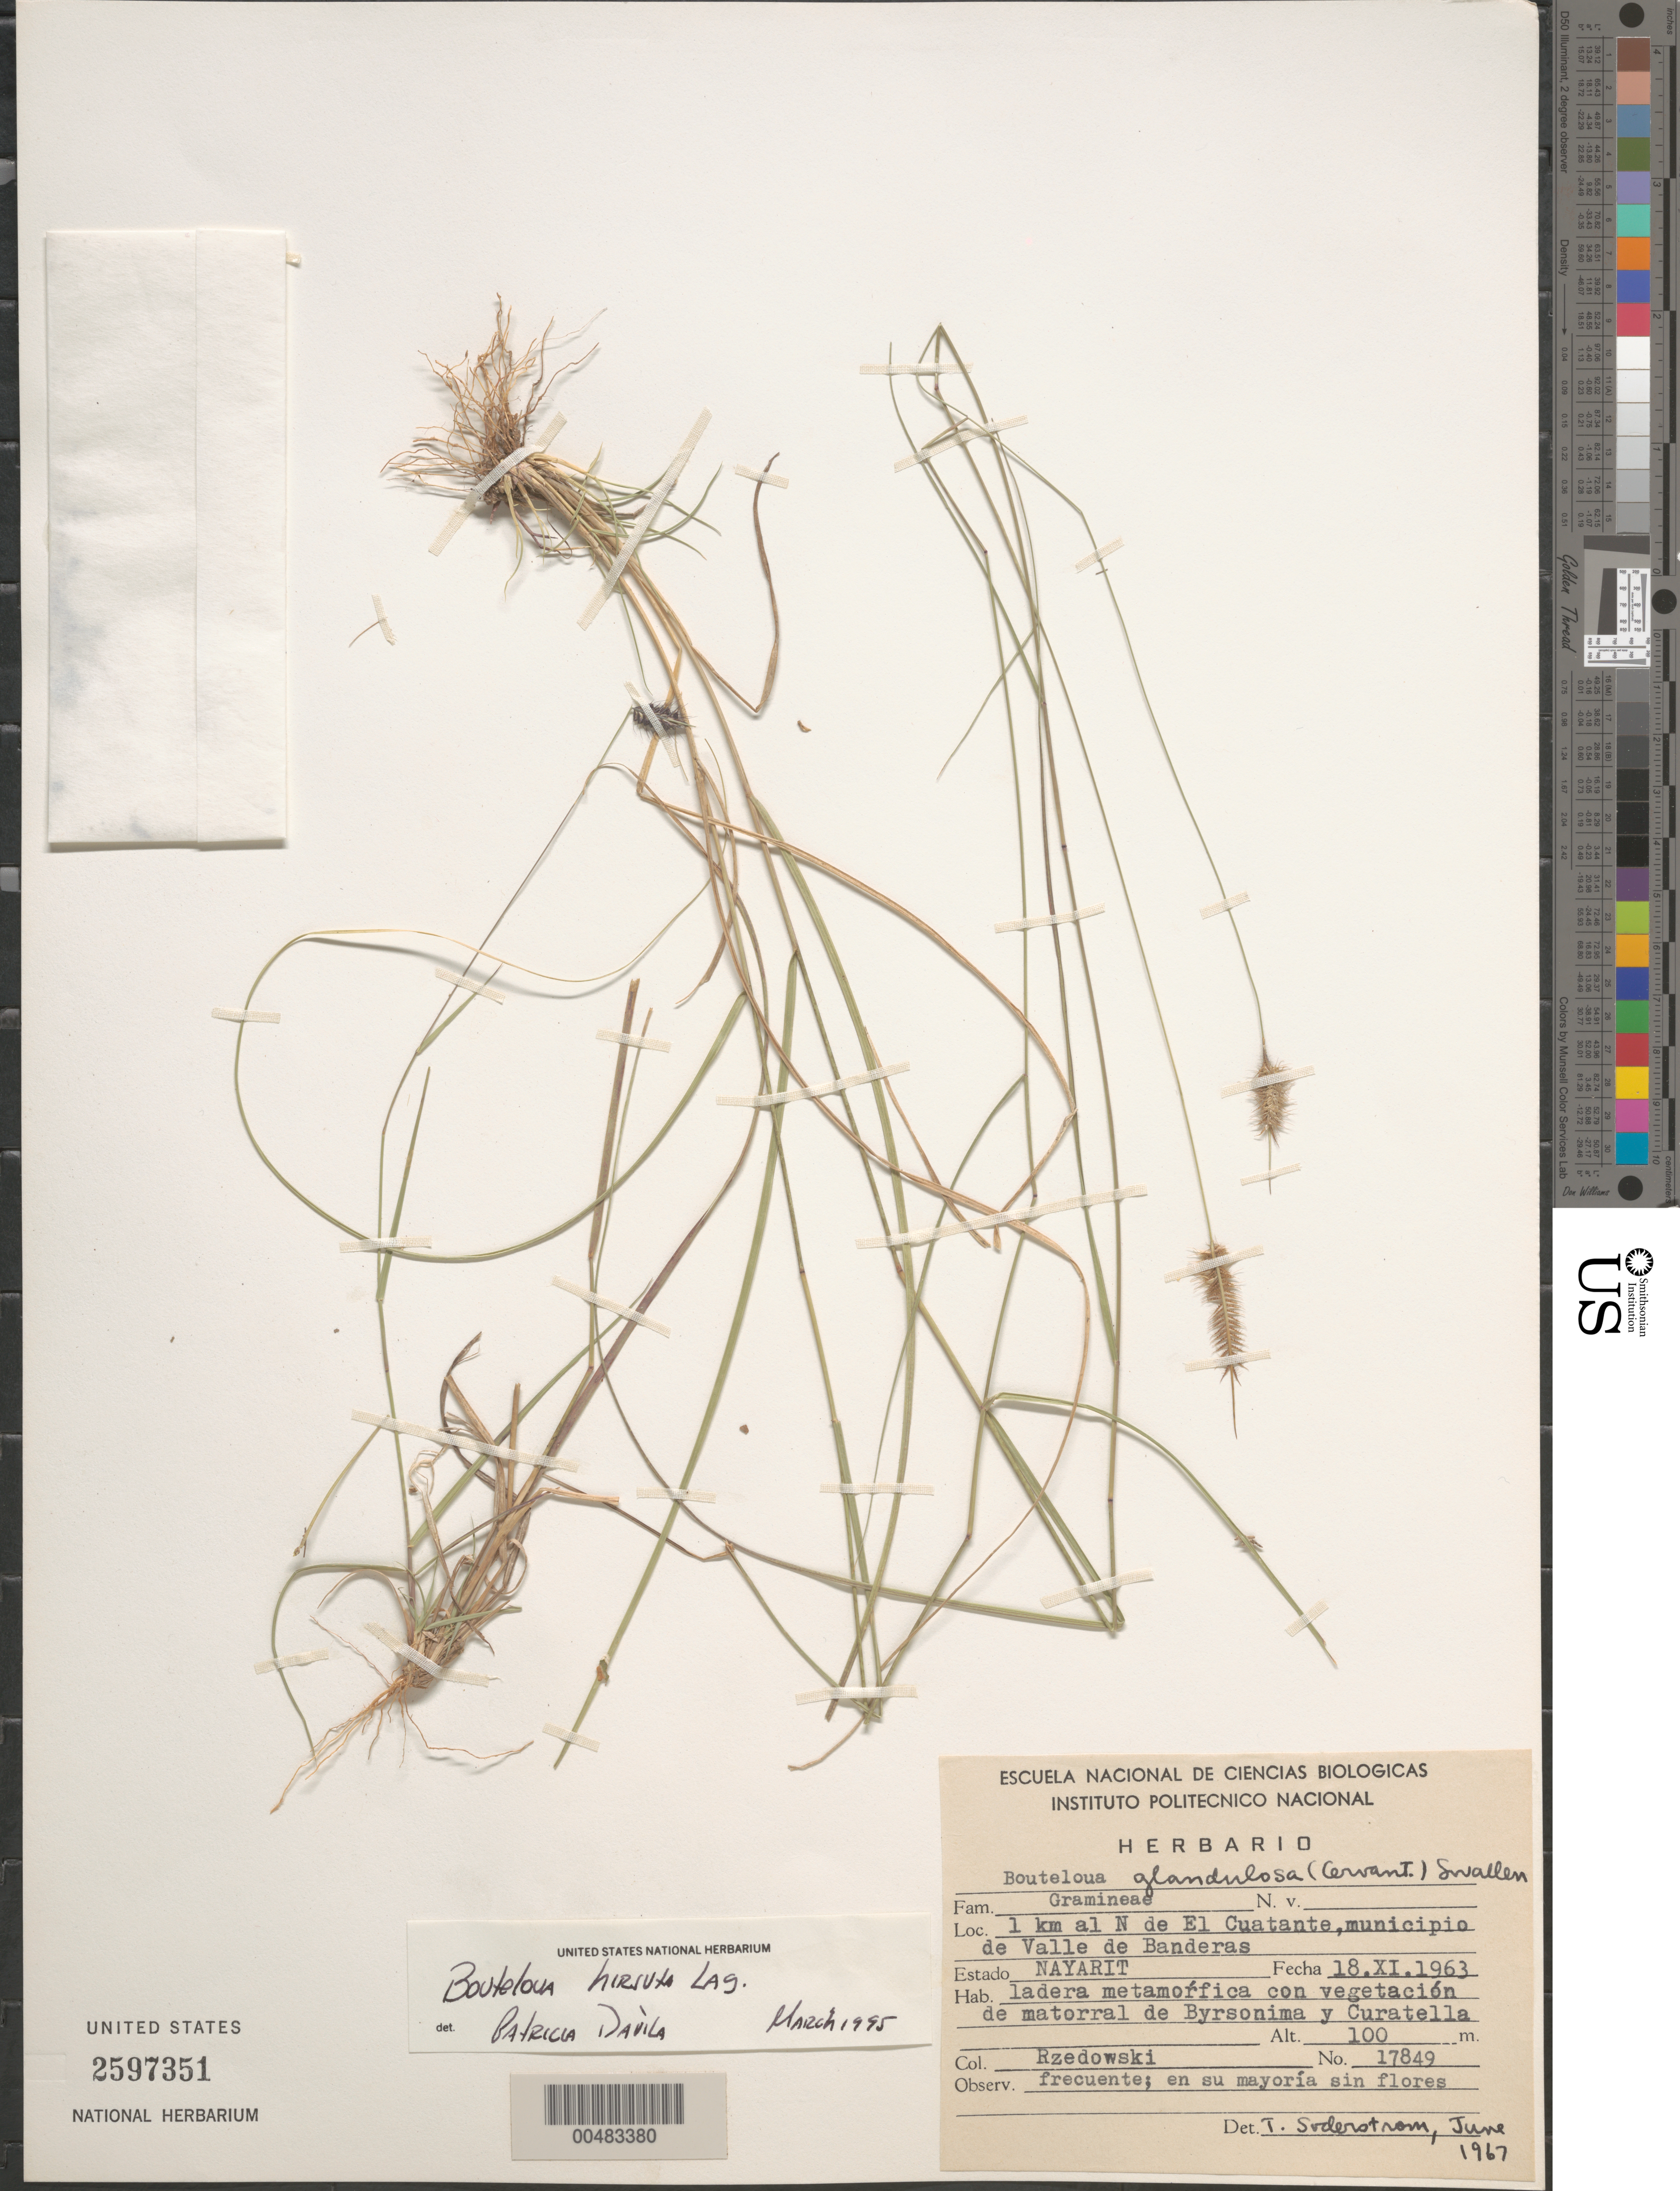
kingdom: Plantae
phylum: Tracheophyta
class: Liliopsida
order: Poales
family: Poaceae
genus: Bouteloua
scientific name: Bouteloua hirsuta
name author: Lag.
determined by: Dávila, P. D.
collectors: J. Rzedowski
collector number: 17849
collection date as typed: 18 Nov 1963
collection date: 1963-11-18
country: Mexico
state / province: Nayarit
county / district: Valle de Banderas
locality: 1 km al N de El Cuatante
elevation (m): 100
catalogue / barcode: US 2597351